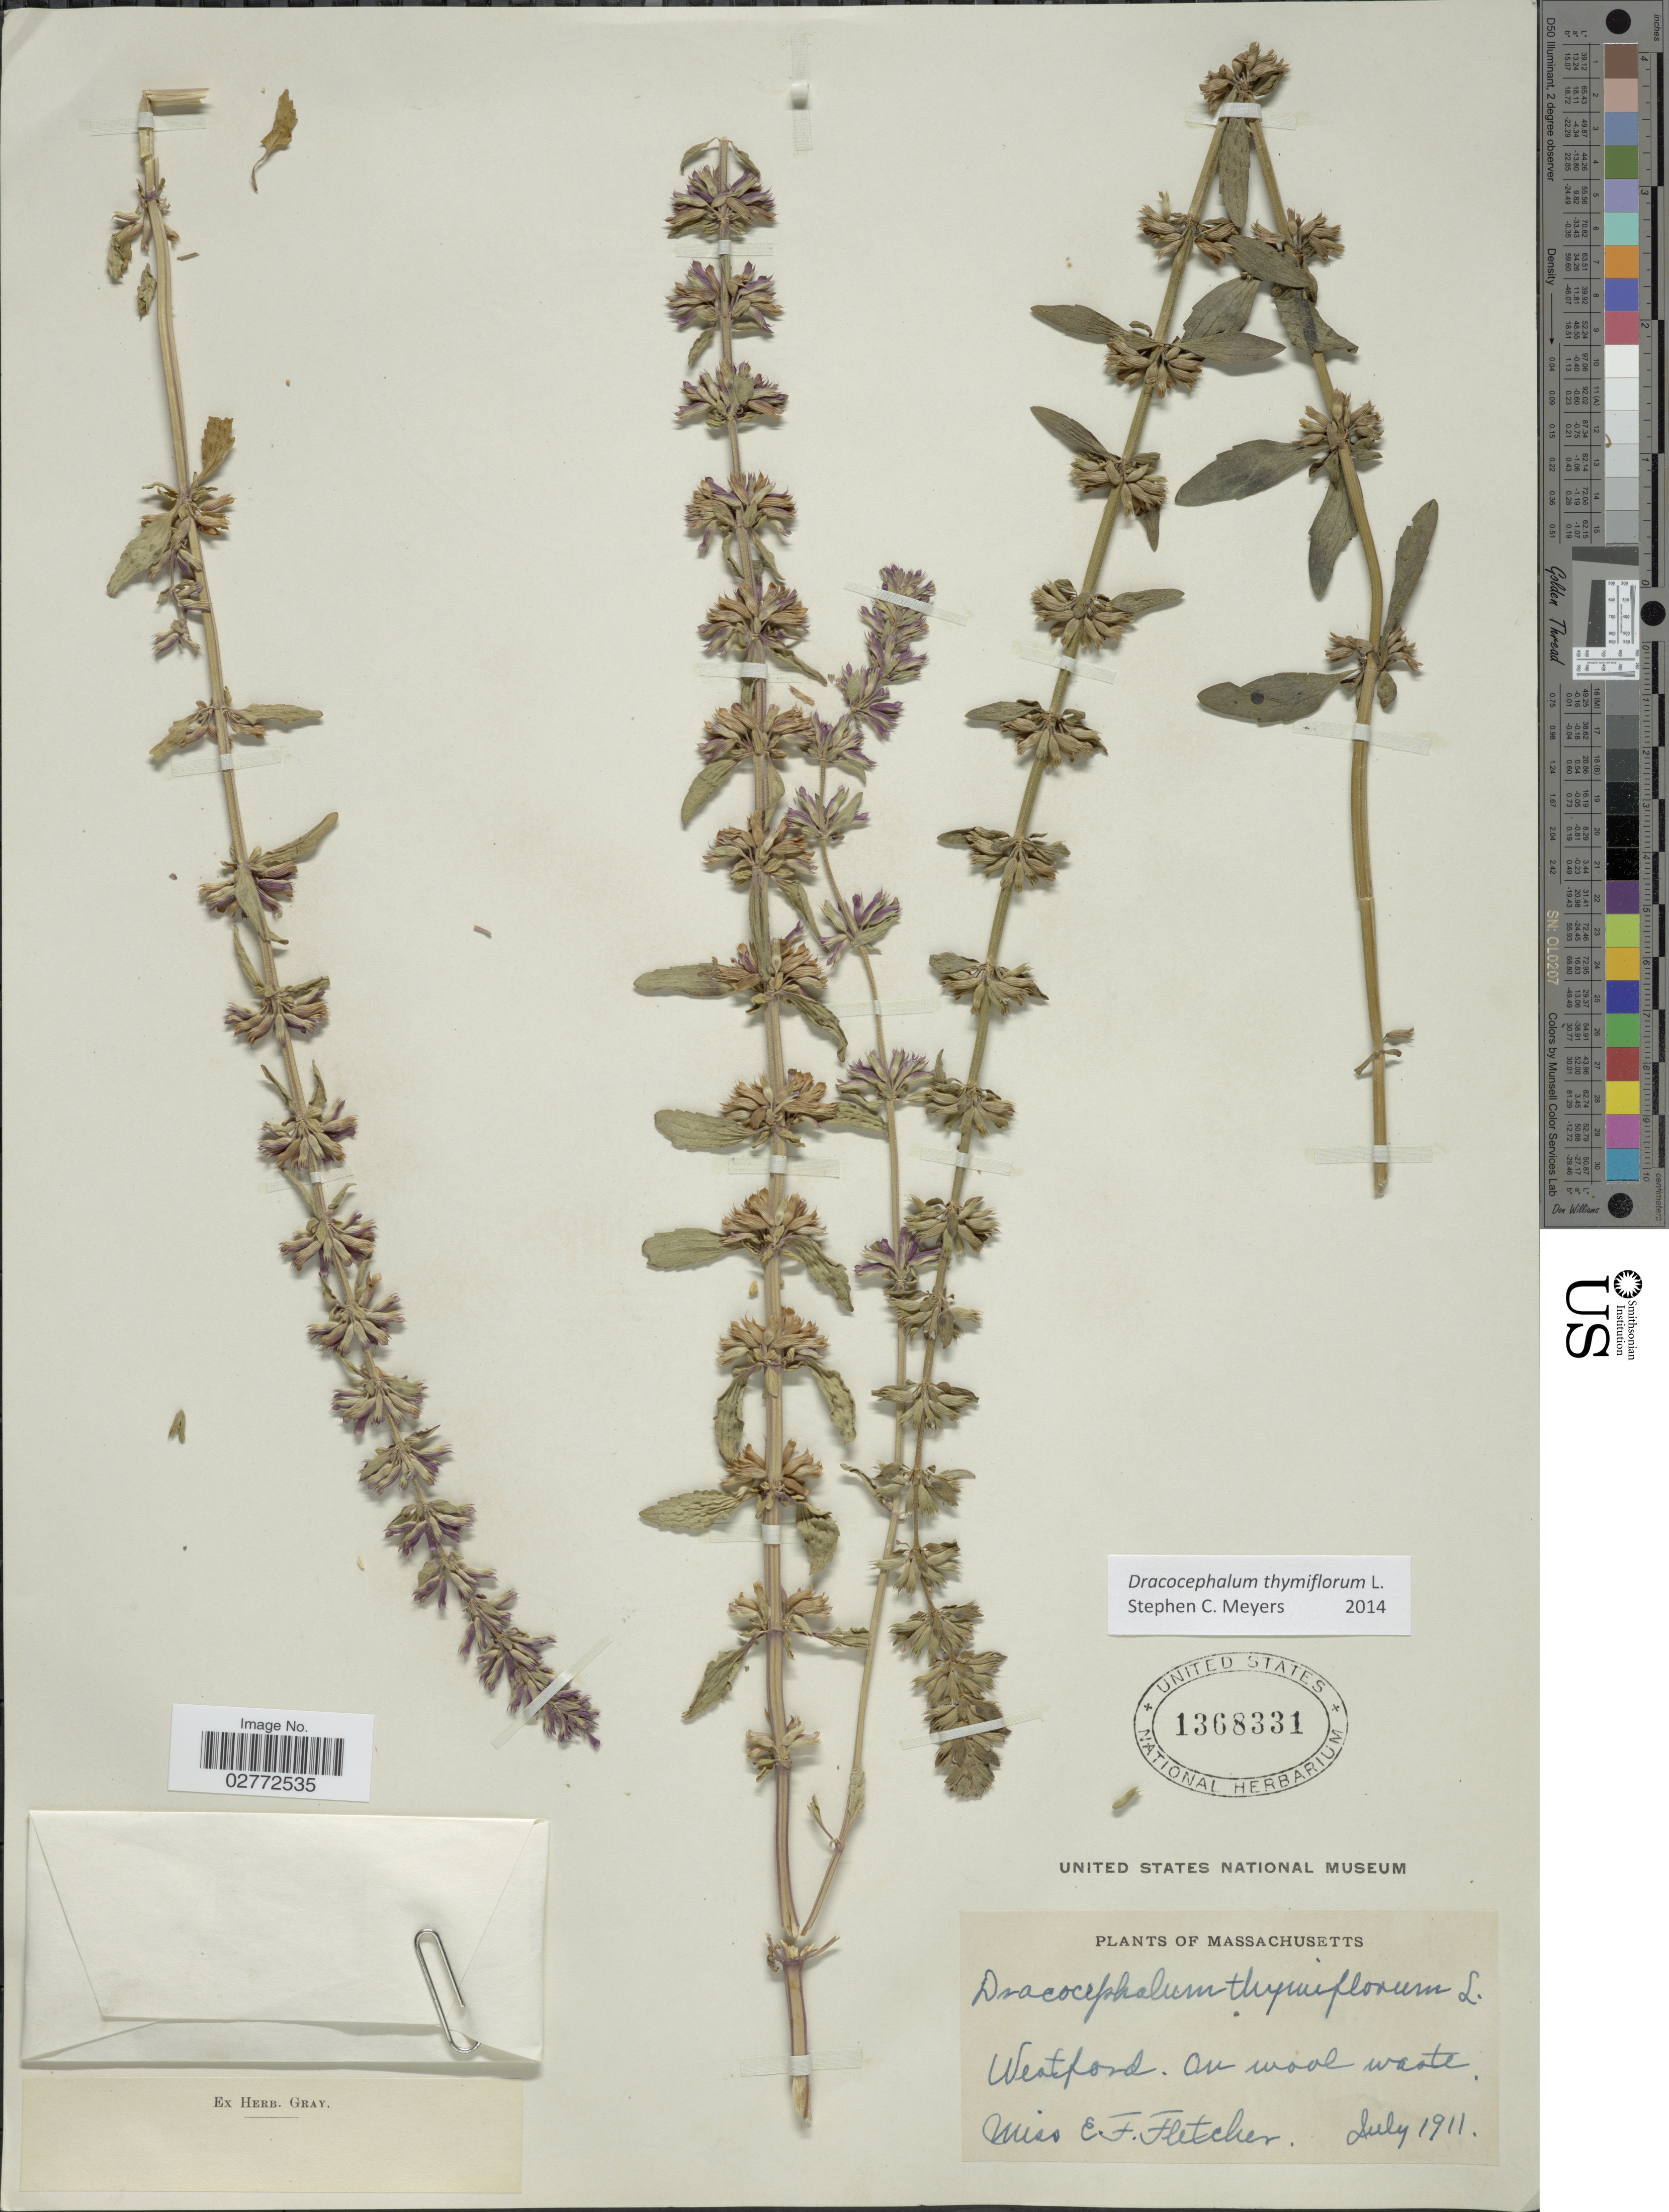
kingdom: Plantae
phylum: Tracheophyta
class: Magnoliopsida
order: Lamiales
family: Lamiaceae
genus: Dracocephalum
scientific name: Dracocephalum thymiflorum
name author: L.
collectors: E. Fletcher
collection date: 1911-07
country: United States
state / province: Massachusetts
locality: Westford. On wool waste.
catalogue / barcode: US 1368331